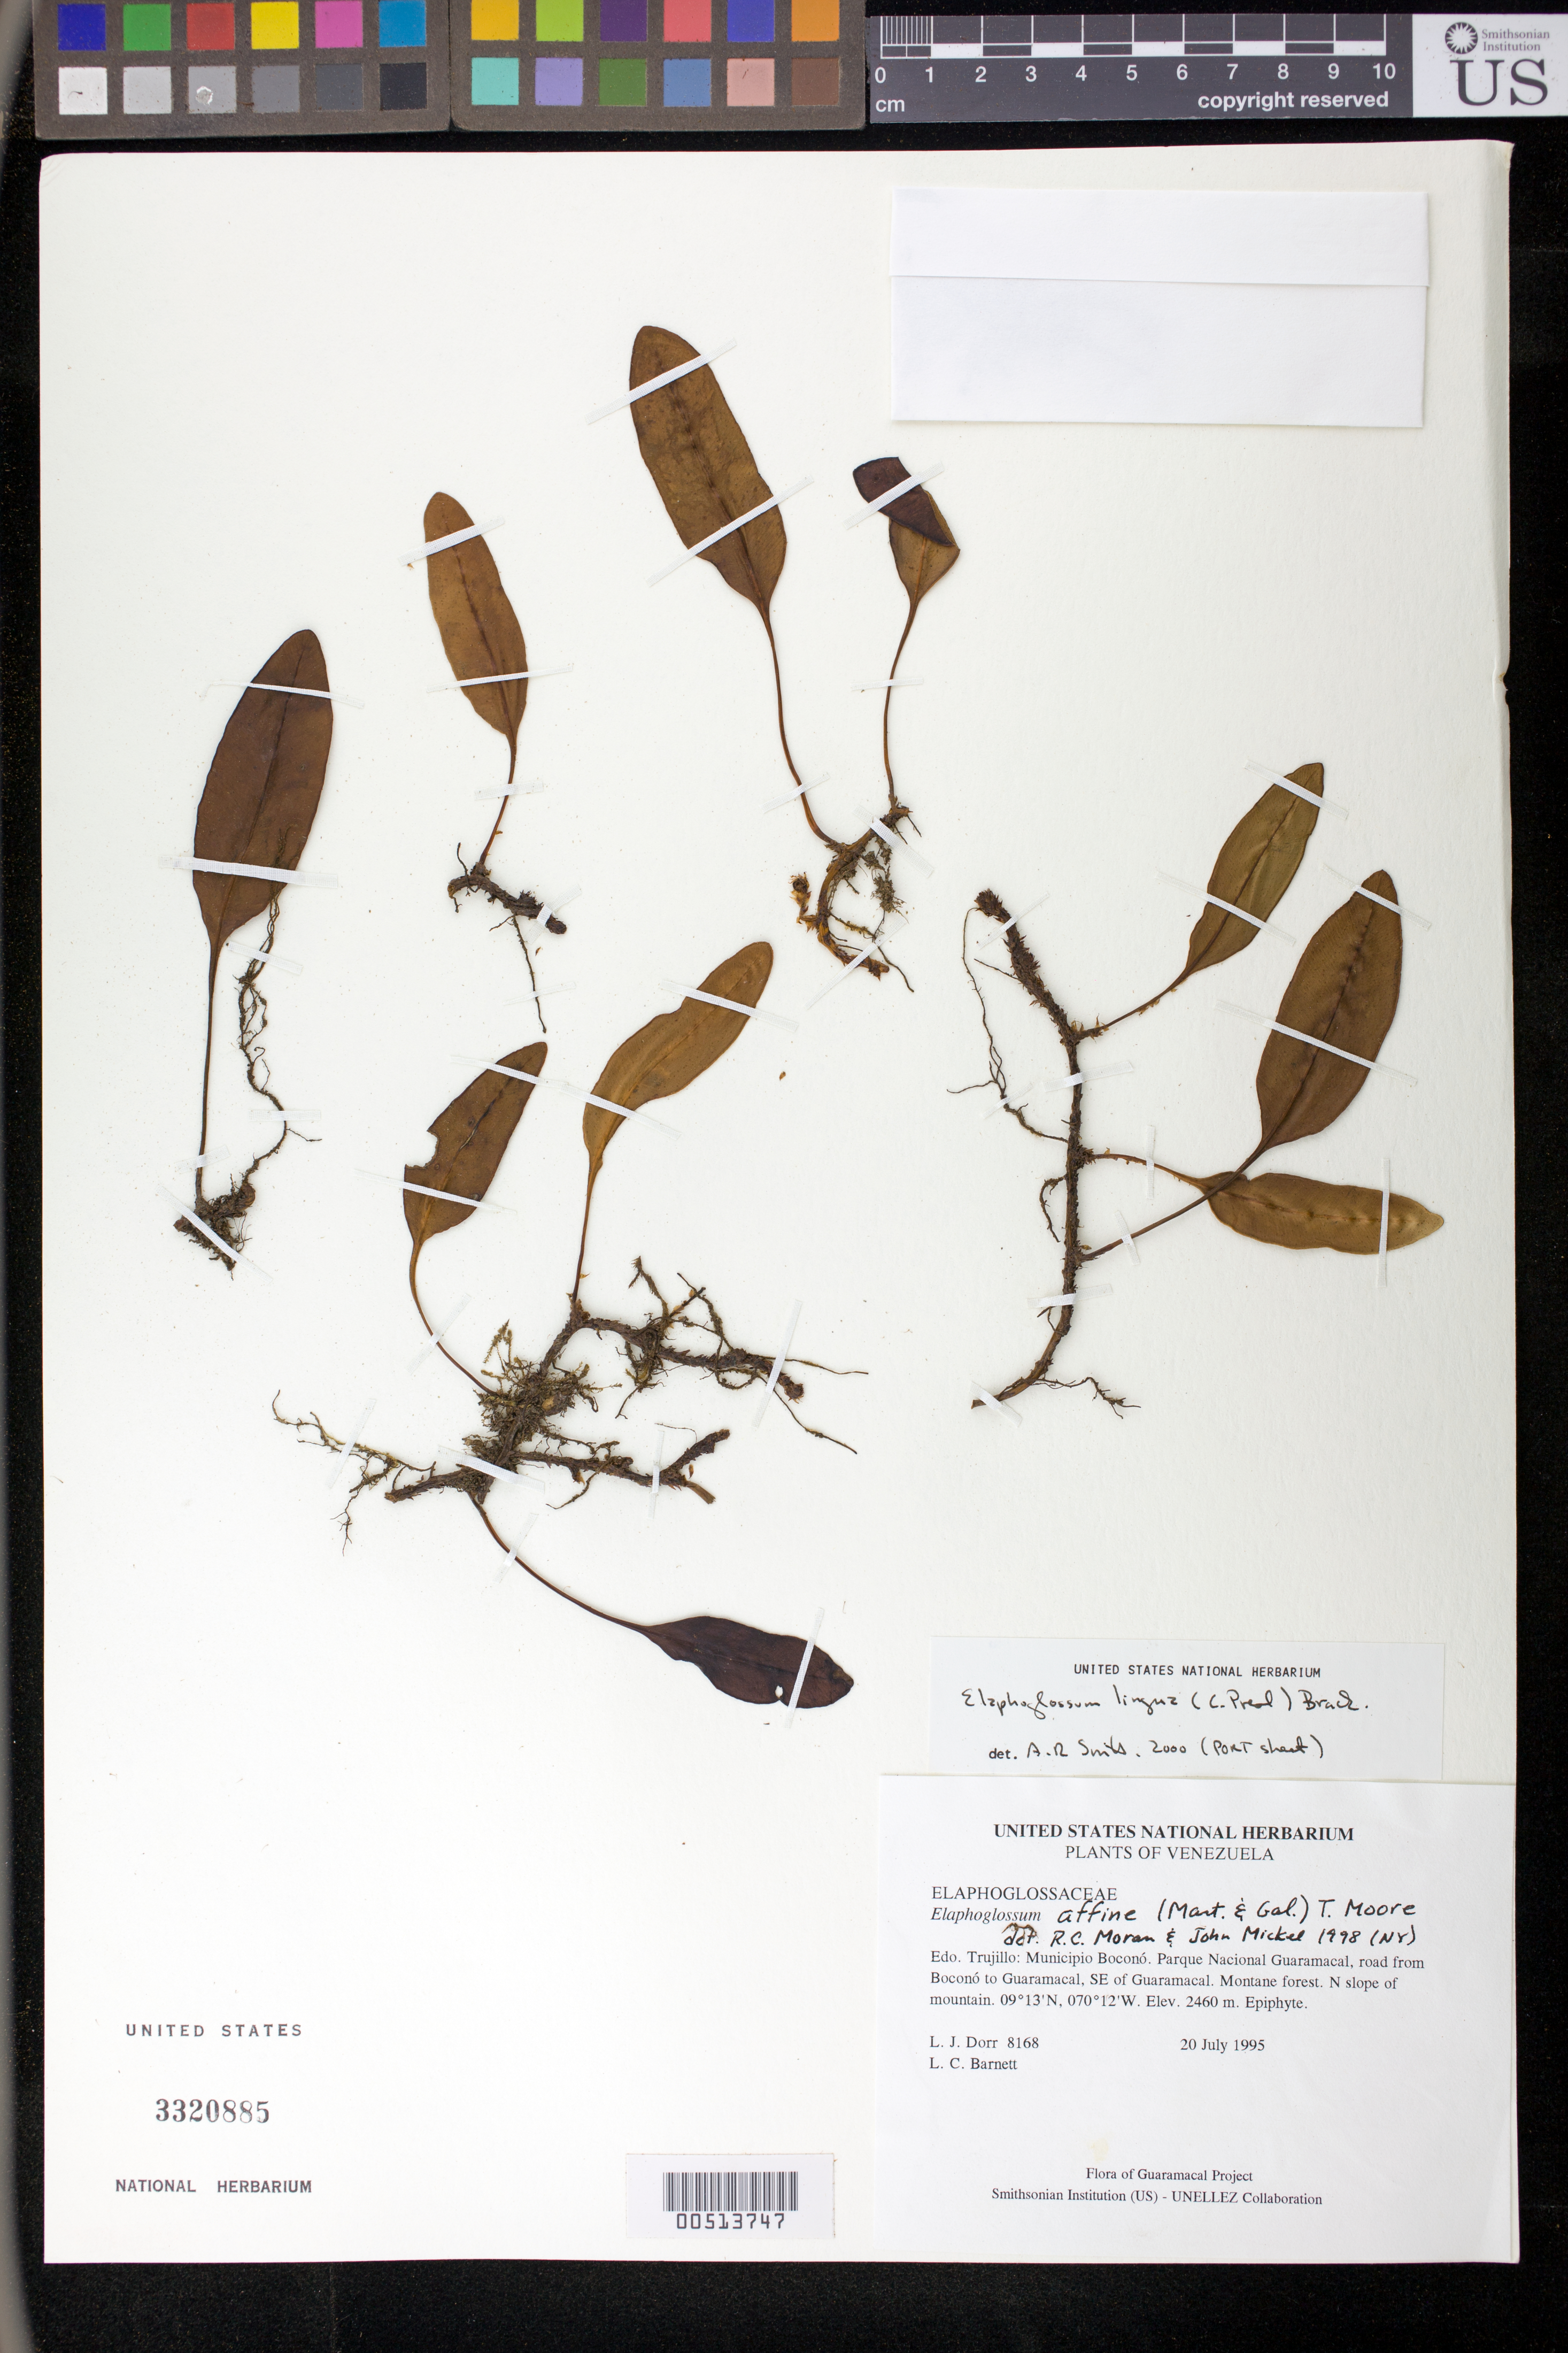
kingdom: Plantae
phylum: Tracheophyta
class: Polypodiopsida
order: Polypodiales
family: Dryopteridaceae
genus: Elaphoglossum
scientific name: Elaphoglossum lingua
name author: (C. Presl) Brack.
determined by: Smith, A.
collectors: L. J. Dorr & L. C. Barnett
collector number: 8168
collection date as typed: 20 Jul 1995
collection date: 1995-07-20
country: Venezuela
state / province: Trujillo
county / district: Boconó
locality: Parque Nacional Guaramacal, road from Boconó to Guaramacal, SE of Guaramacal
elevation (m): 2460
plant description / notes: PORT, US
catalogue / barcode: US 3320885